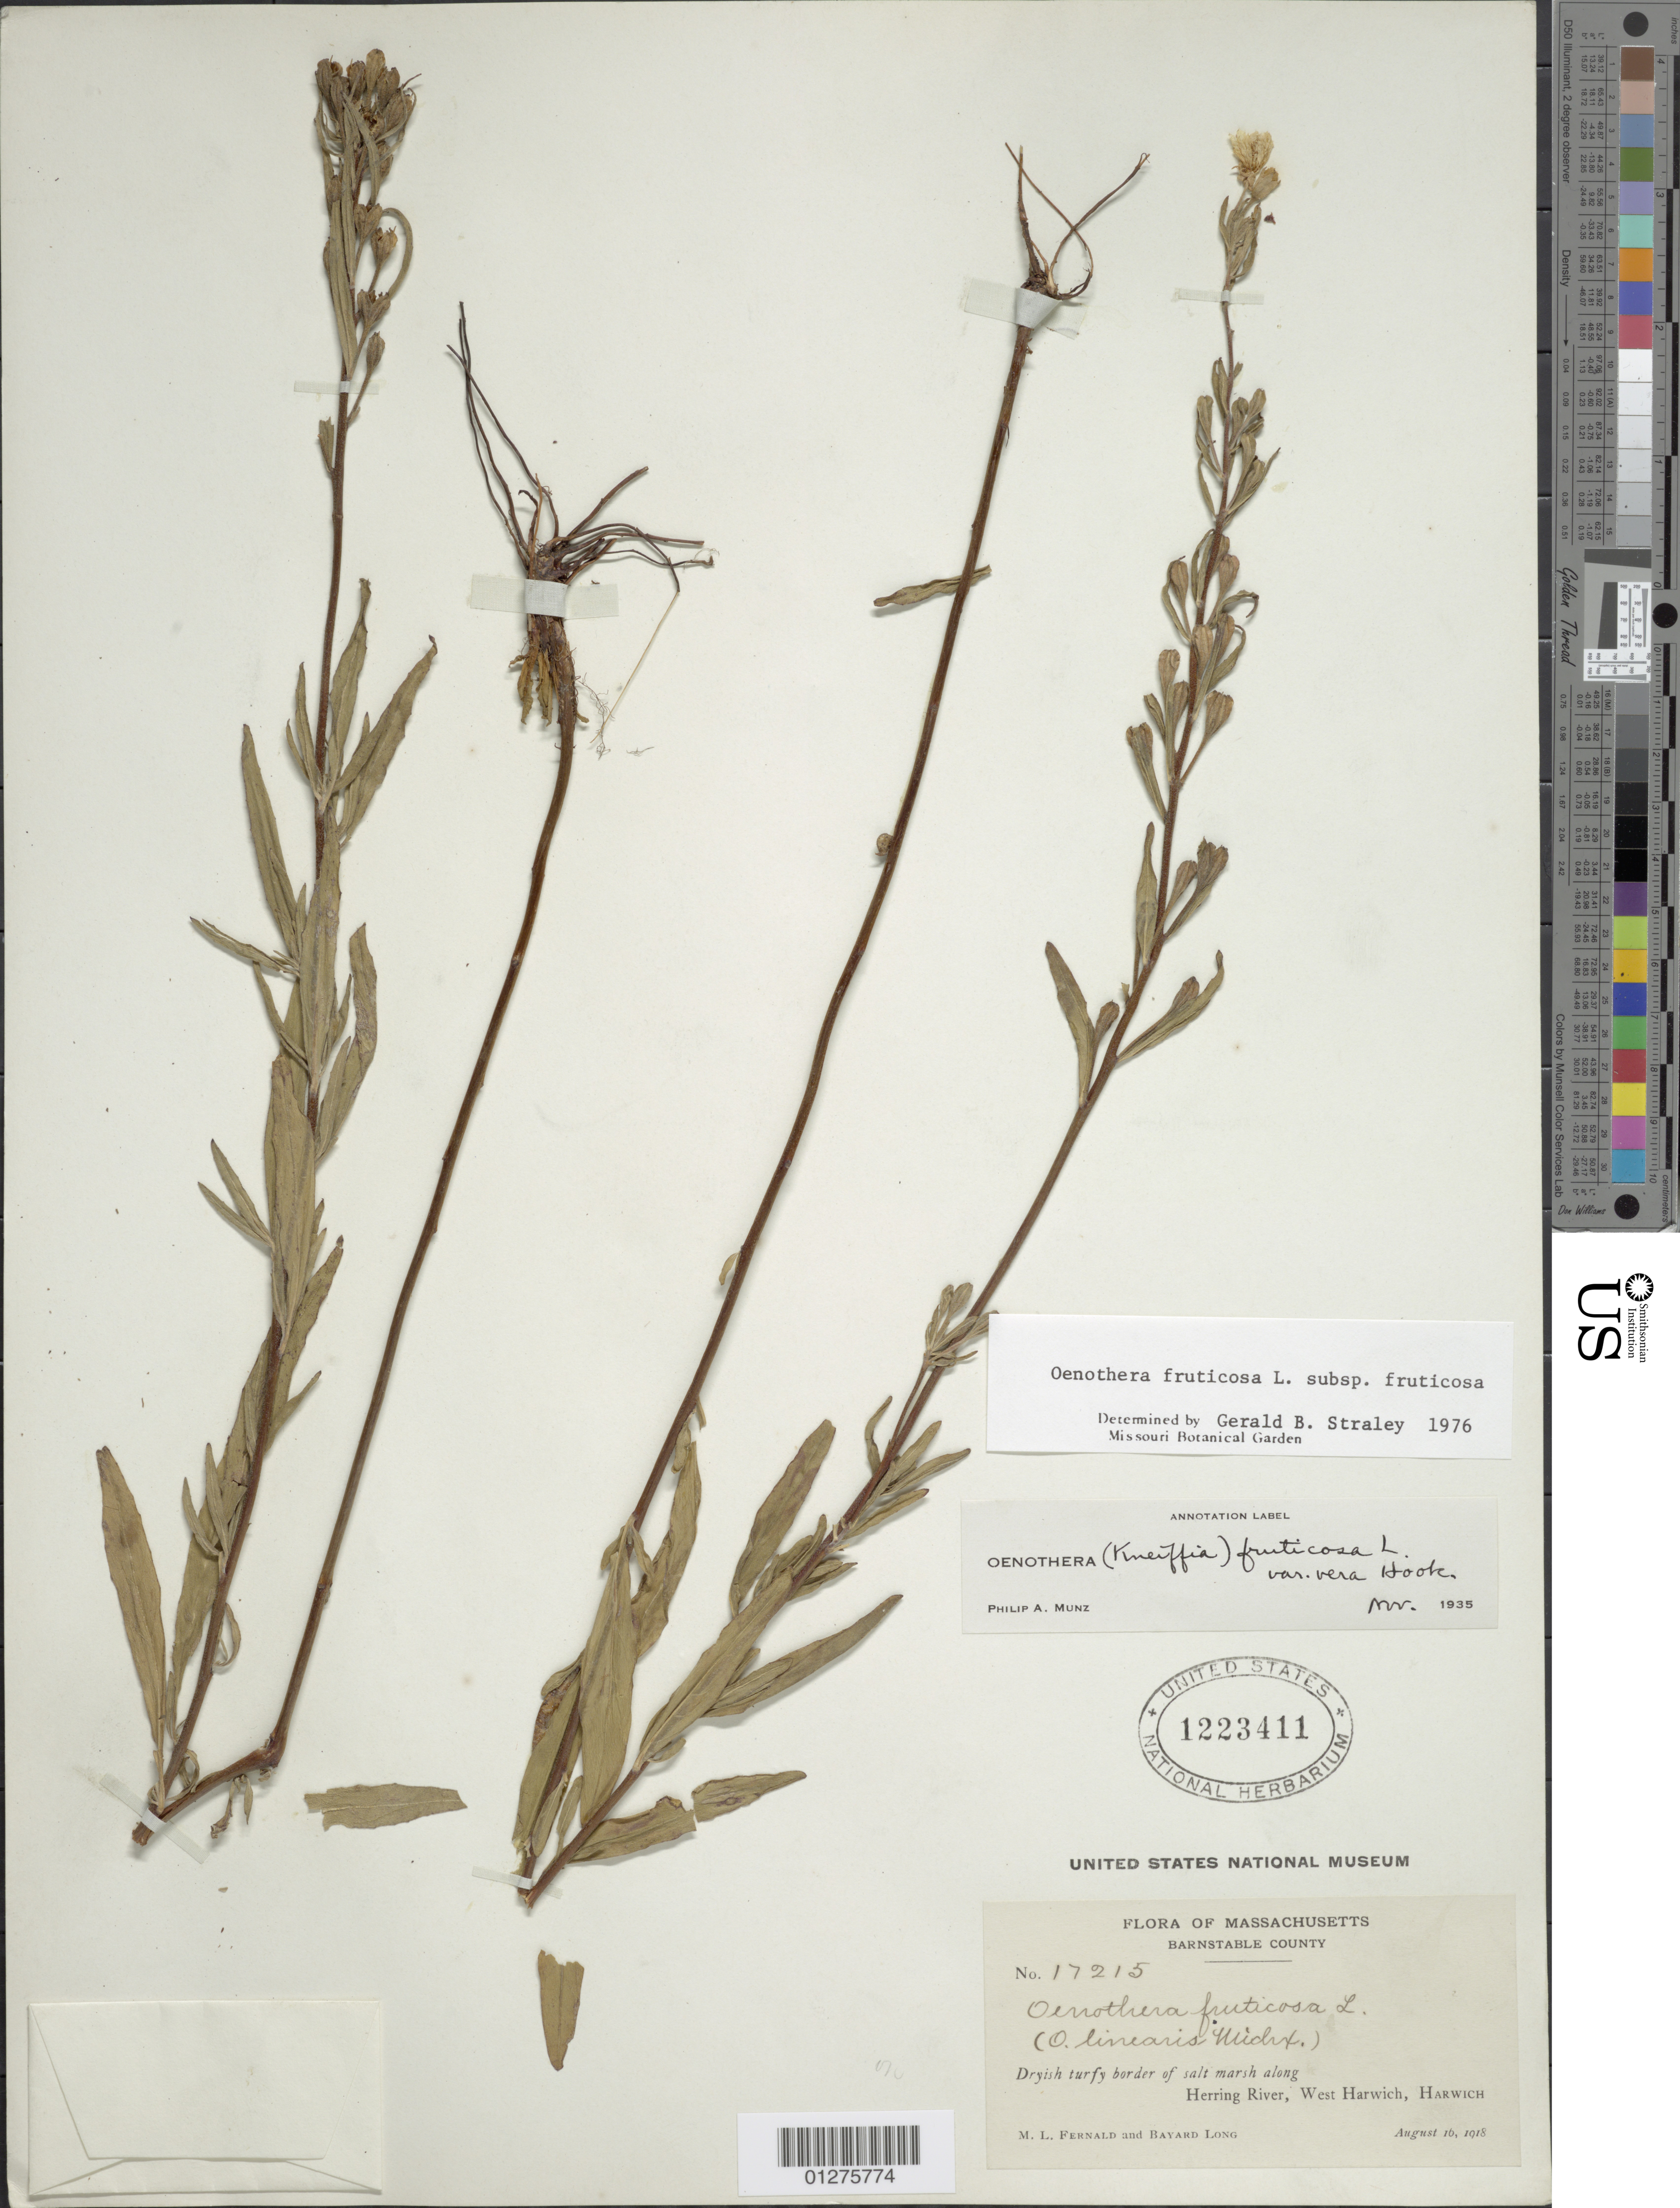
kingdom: Plantae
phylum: Tracheophyta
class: Magnoliopsida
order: Myrtales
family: Onagraceae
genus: Oenothera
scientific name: Oenothera fruticosa subsp. fruticosa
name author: L.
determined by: Straley, G. B.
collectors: M. L. Fernald & B. H. Long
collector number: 17215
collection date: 1918-08-16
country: United States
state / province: Massachusetts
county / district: Barnstable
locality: Herring River, West Harwich, Harwich.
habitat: Dryish turfy border of salt marsh along.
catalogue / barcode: US 1223411